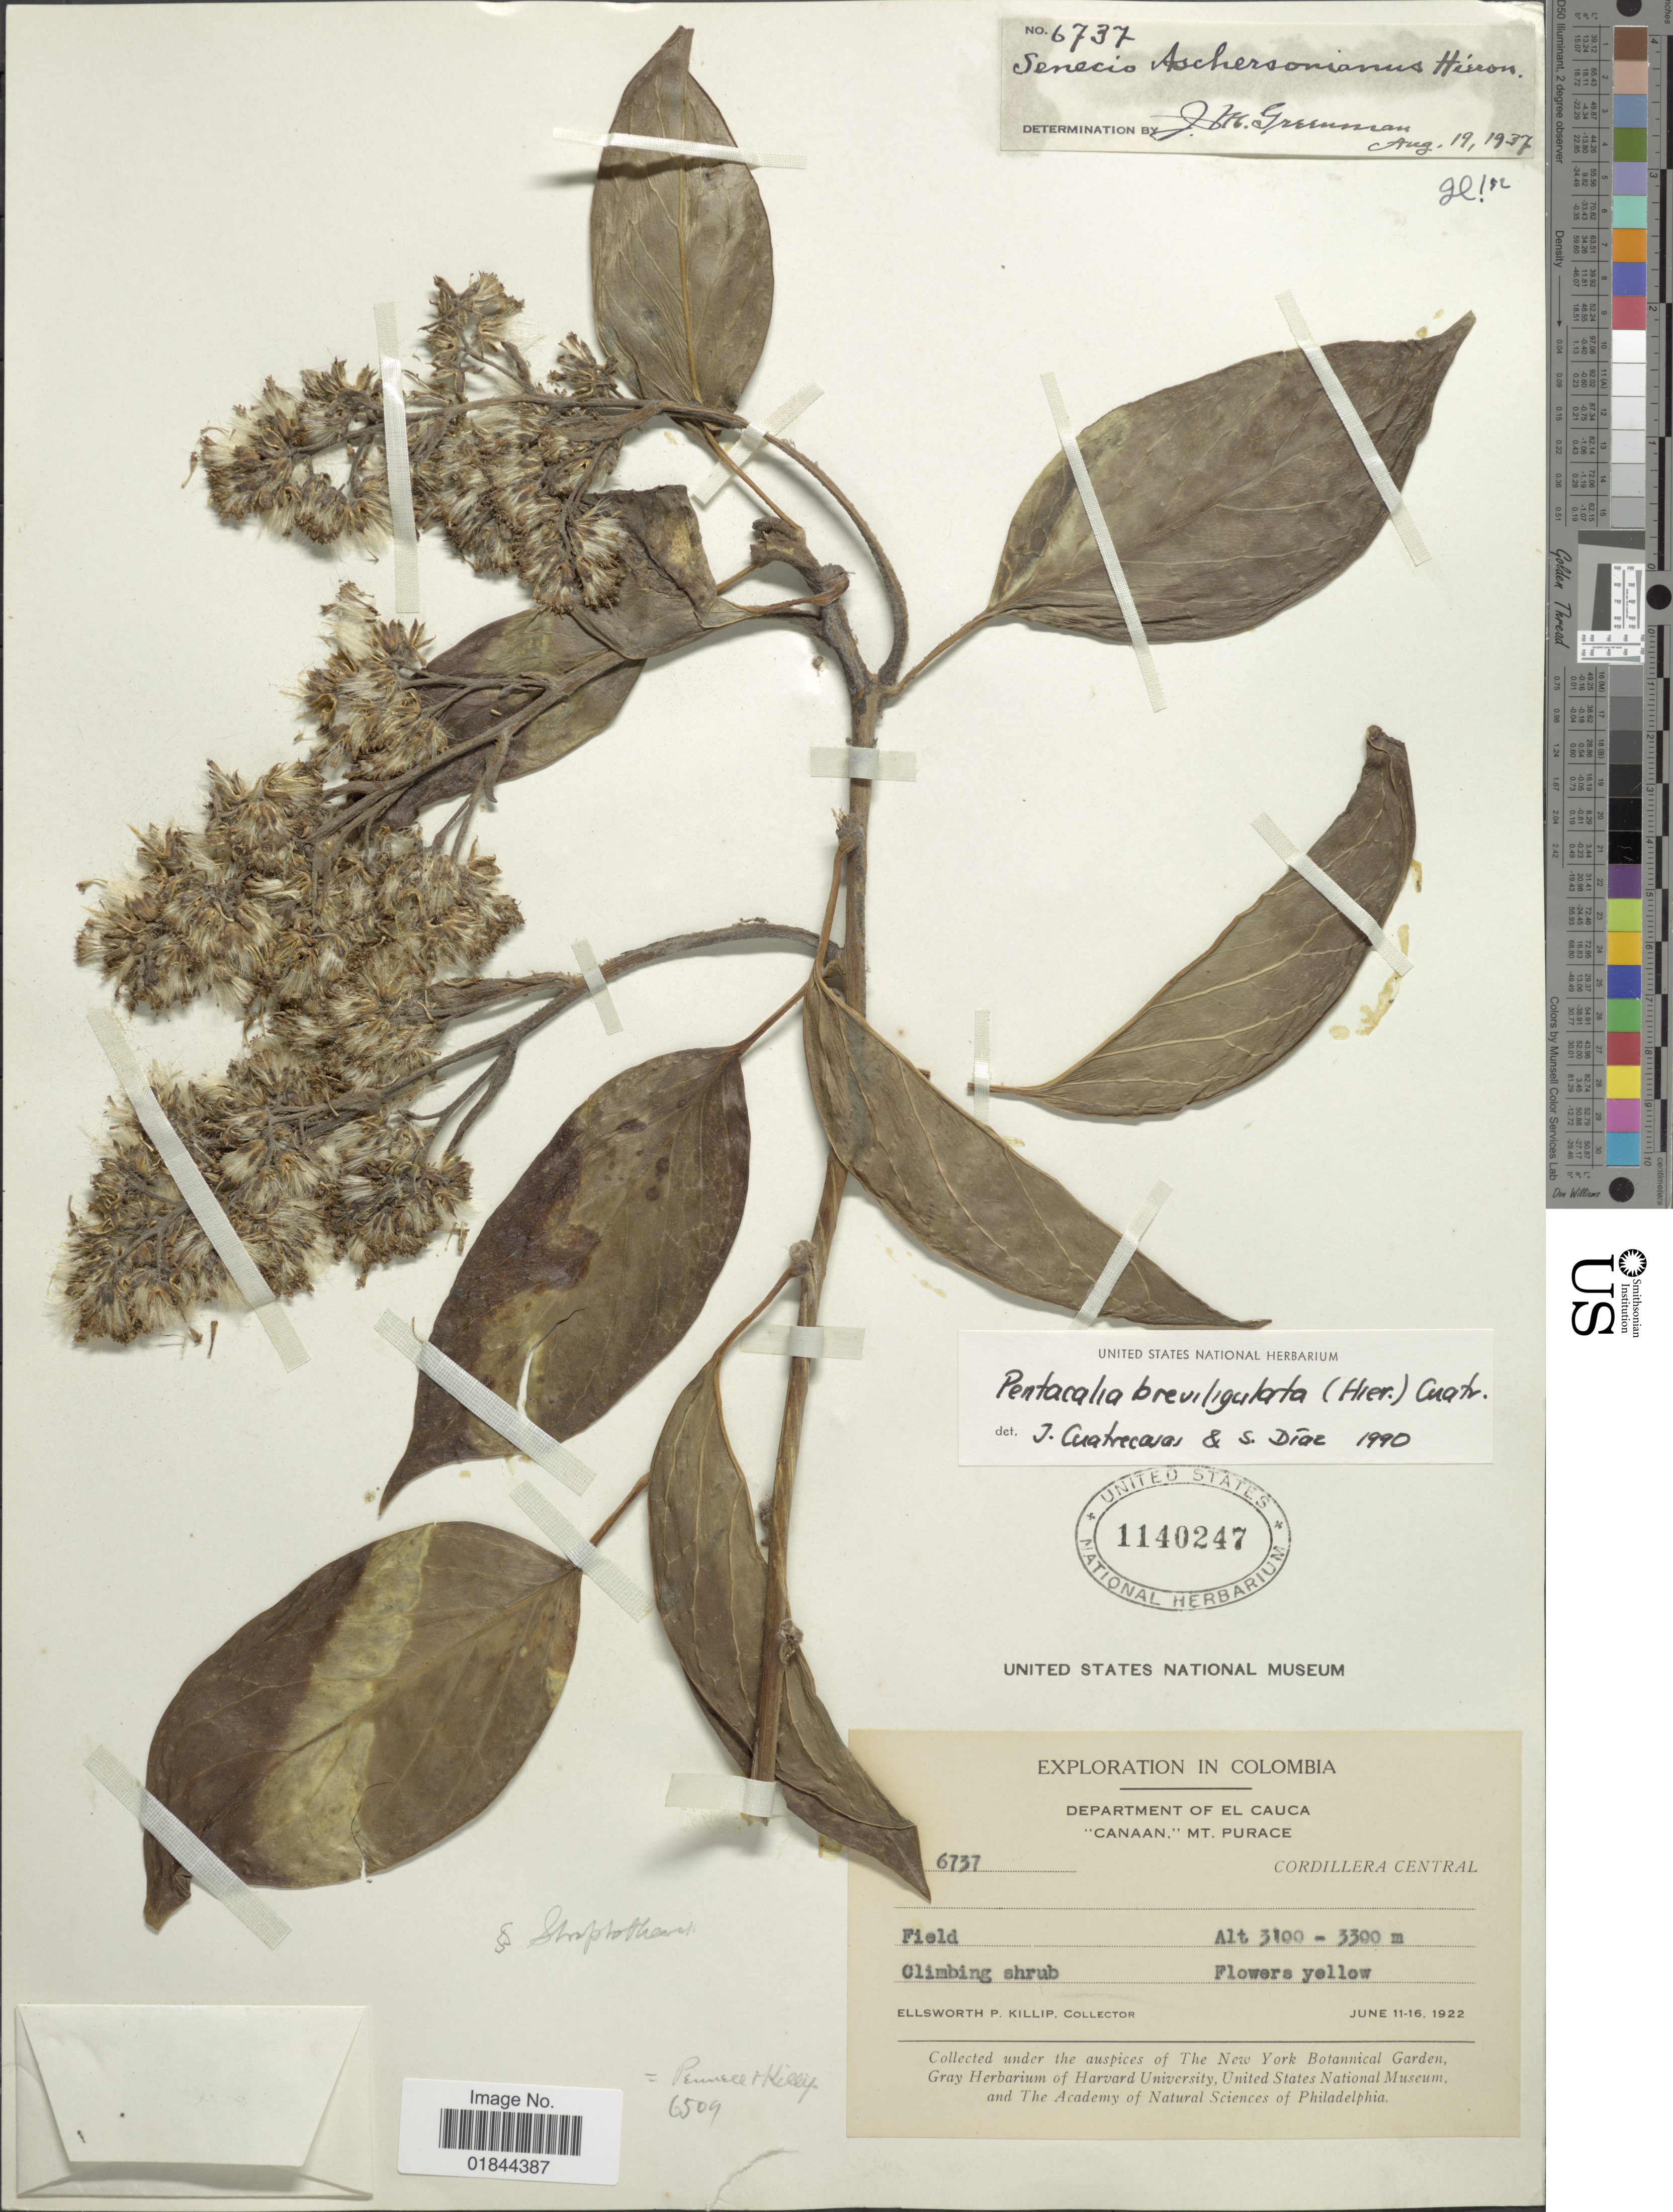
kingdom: Plantae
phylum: Tracheophyta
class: Magnoliopsida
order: Asterales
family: Asteraceae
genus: Pentacalia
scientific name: Pentacalia breviligulata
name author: (Hieron.) Cuatrec.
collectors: E. P. Killip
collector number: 6737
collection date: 1922-06-11/1922-06-16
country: Colombia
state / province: Cauca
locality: Department of El Cauca 'Canaan', Mt Purace, Cordillera Central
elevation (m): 3100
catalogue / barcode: US 1140247